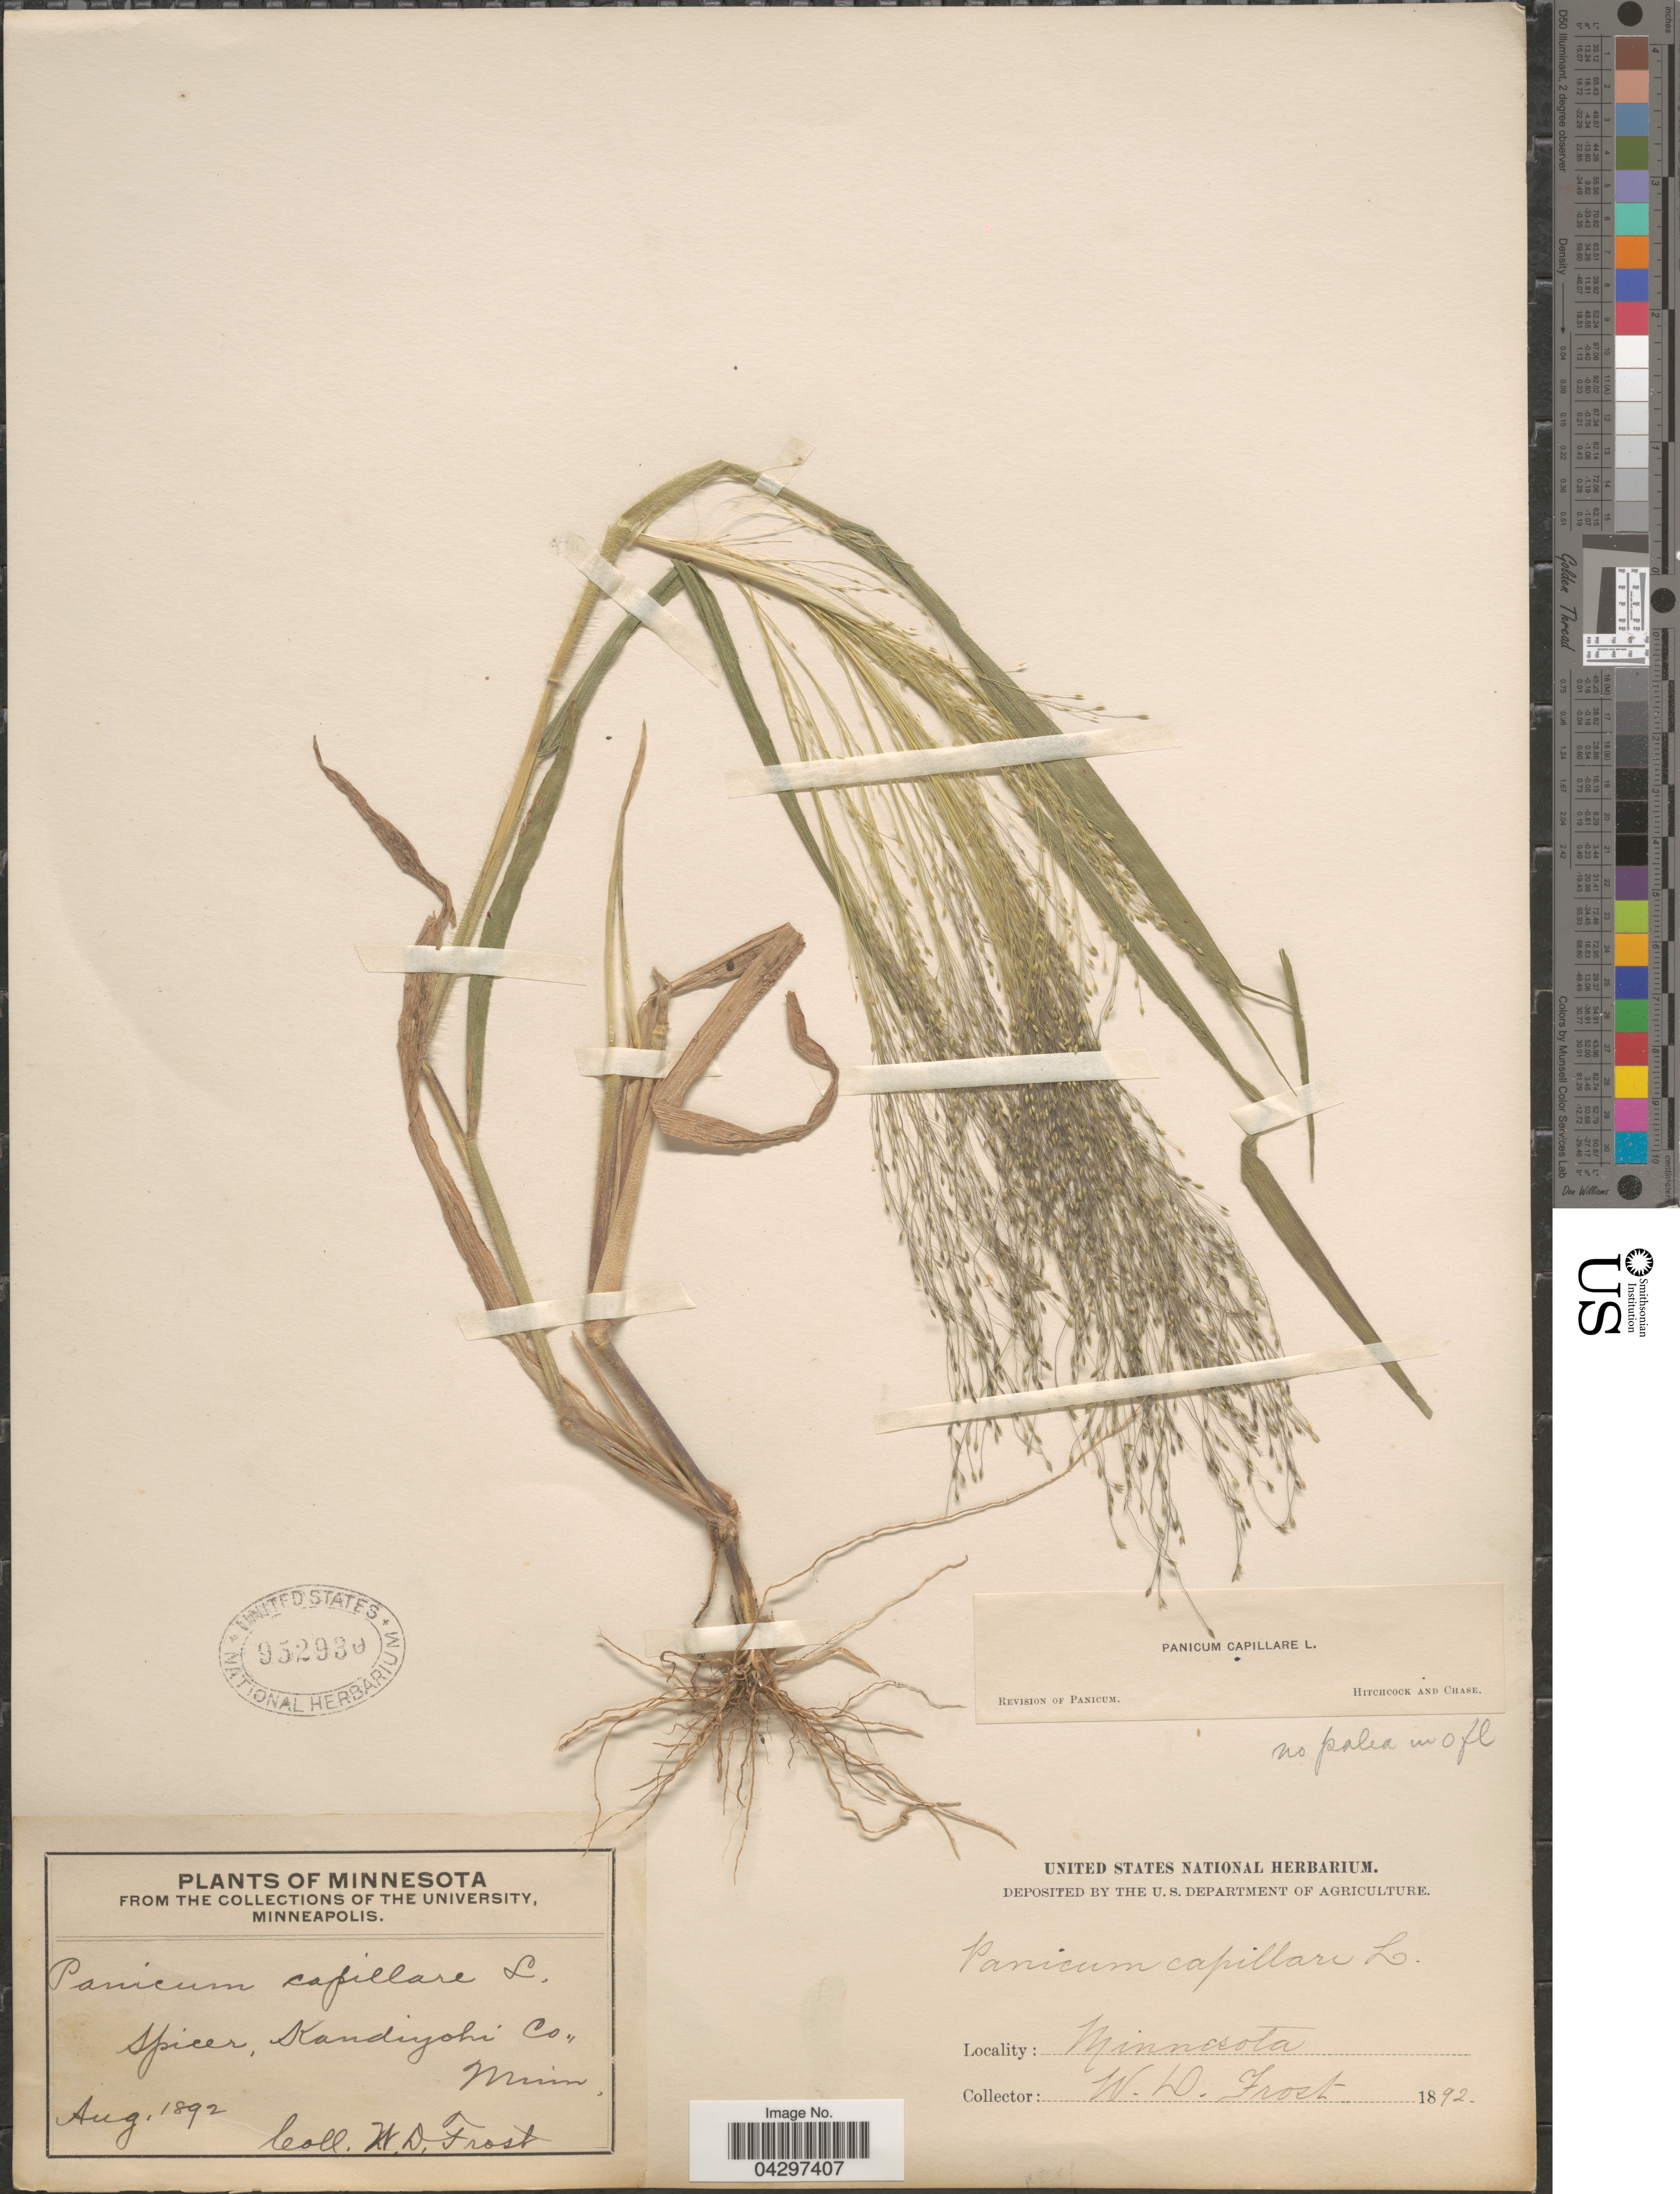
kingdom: Plantae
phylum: Tracheophyta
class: Liliopsida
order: Poales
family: Poaceae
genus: Panicum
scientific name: Panicum capillare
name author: L.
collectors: W. Frost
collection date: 1892-08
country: United States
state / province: Minnesota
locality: Spicer, Kandiyohi Co.